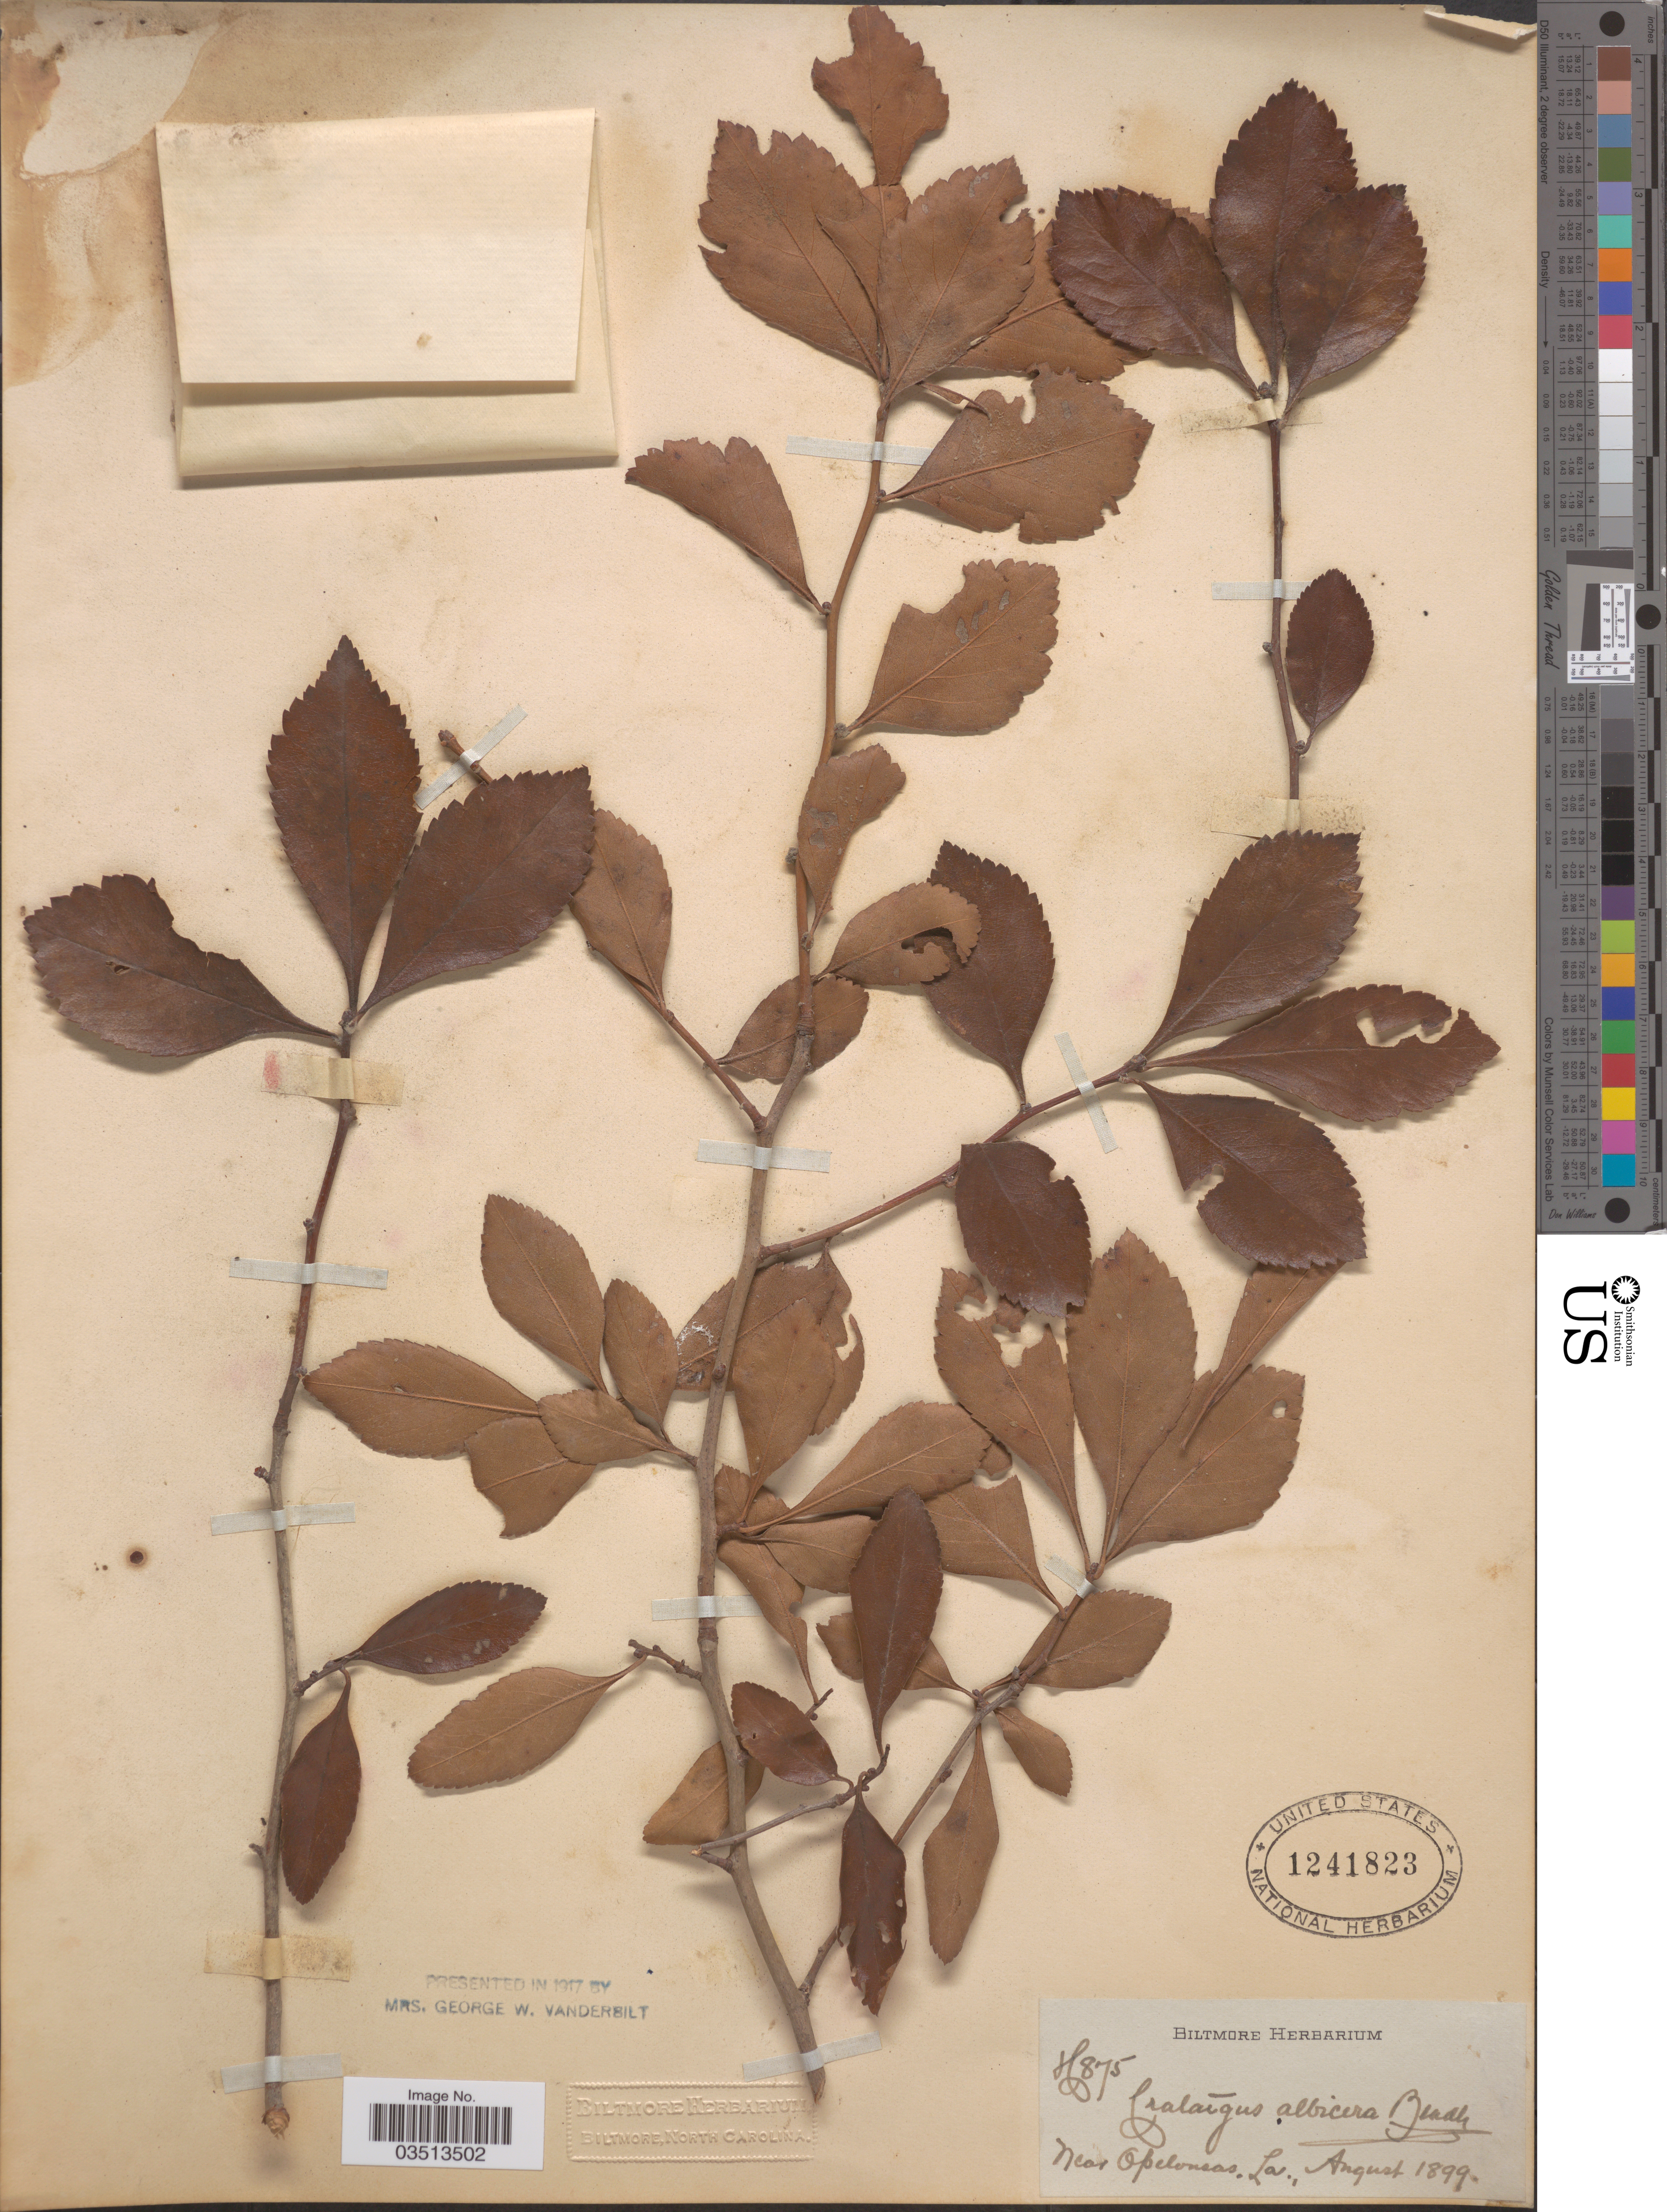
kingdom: Plantae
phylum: Tracheophyta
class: Magnoliopsida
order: Rosales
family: Rosaceae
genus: Crataegus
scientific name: Crataegus berberifolia var. engelmannii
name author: Eggl.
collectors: ex herb. Biltmore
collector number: H875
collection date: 1899-08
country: United States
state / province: Louisiana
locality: Near Opelousas.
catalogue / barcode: US 1241823